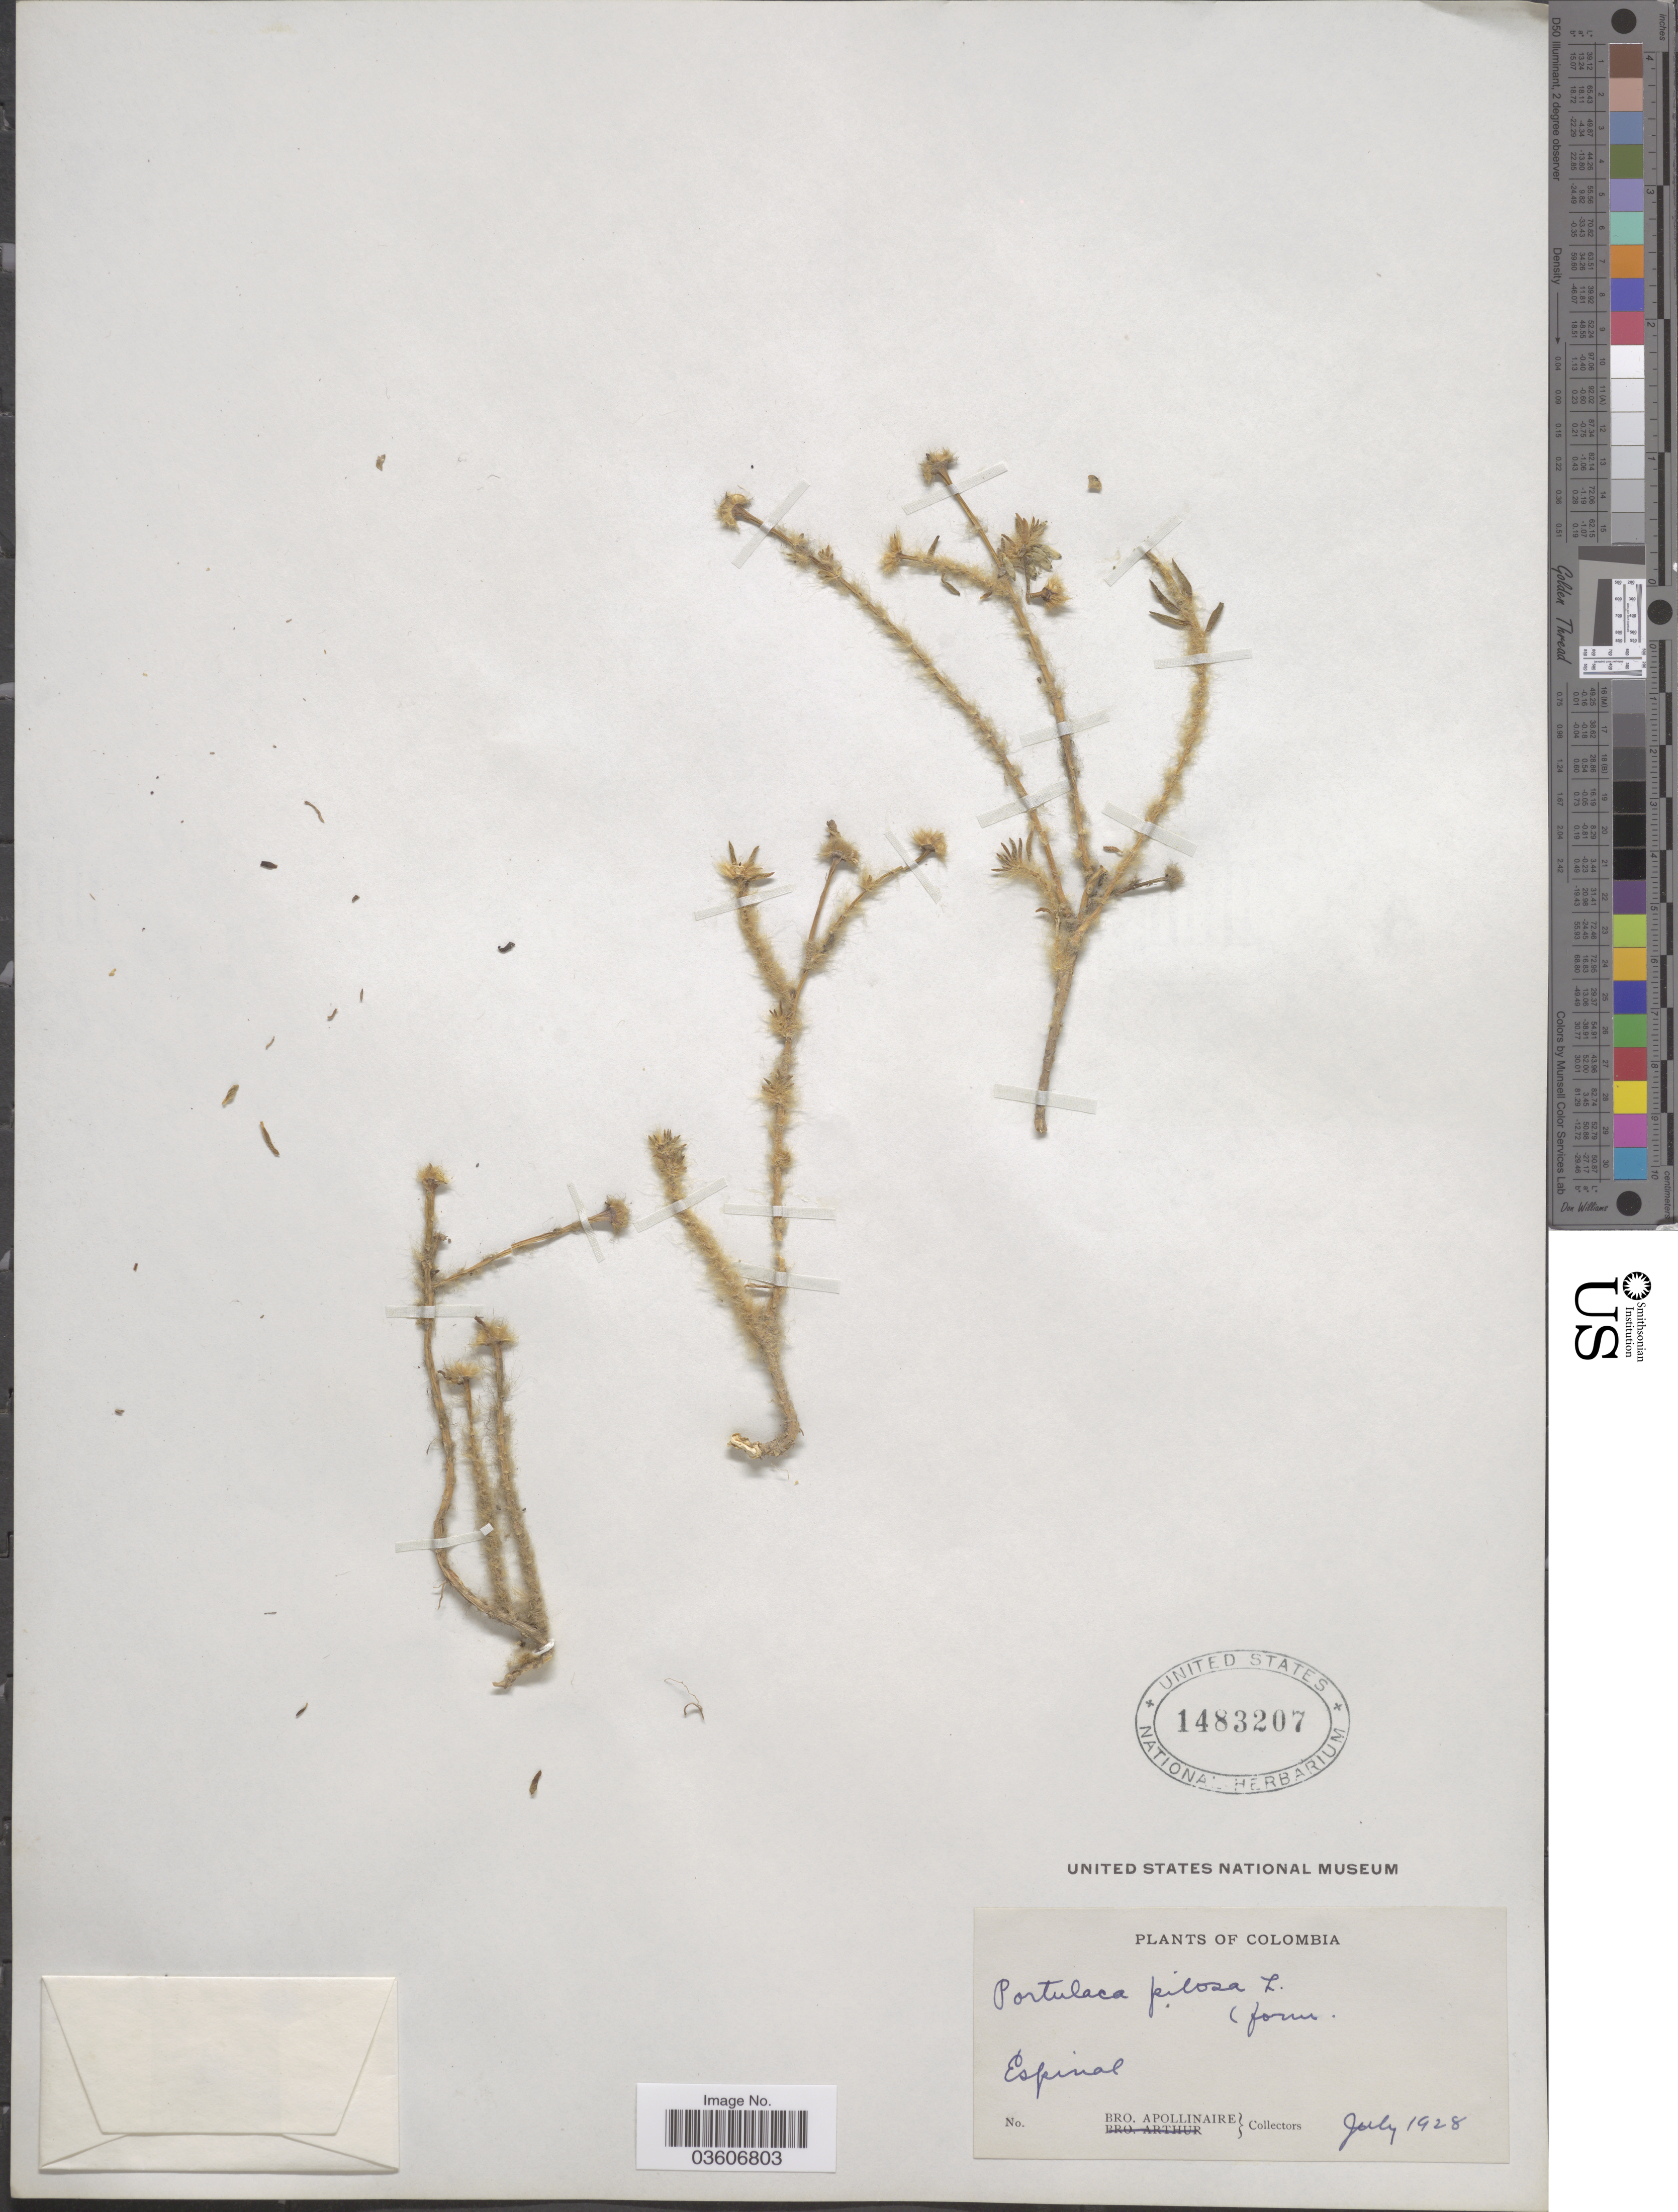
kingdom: Plantae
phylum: Tracheophyta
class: Magnoliopsida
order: Caryophyllales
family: Portulacaceae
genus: Portulaca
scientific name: Portulaca pilosa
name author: L.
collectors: Bro. Apollinaire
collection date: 1928-07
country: Colombia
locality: Espinal.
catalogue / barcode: US 1483207